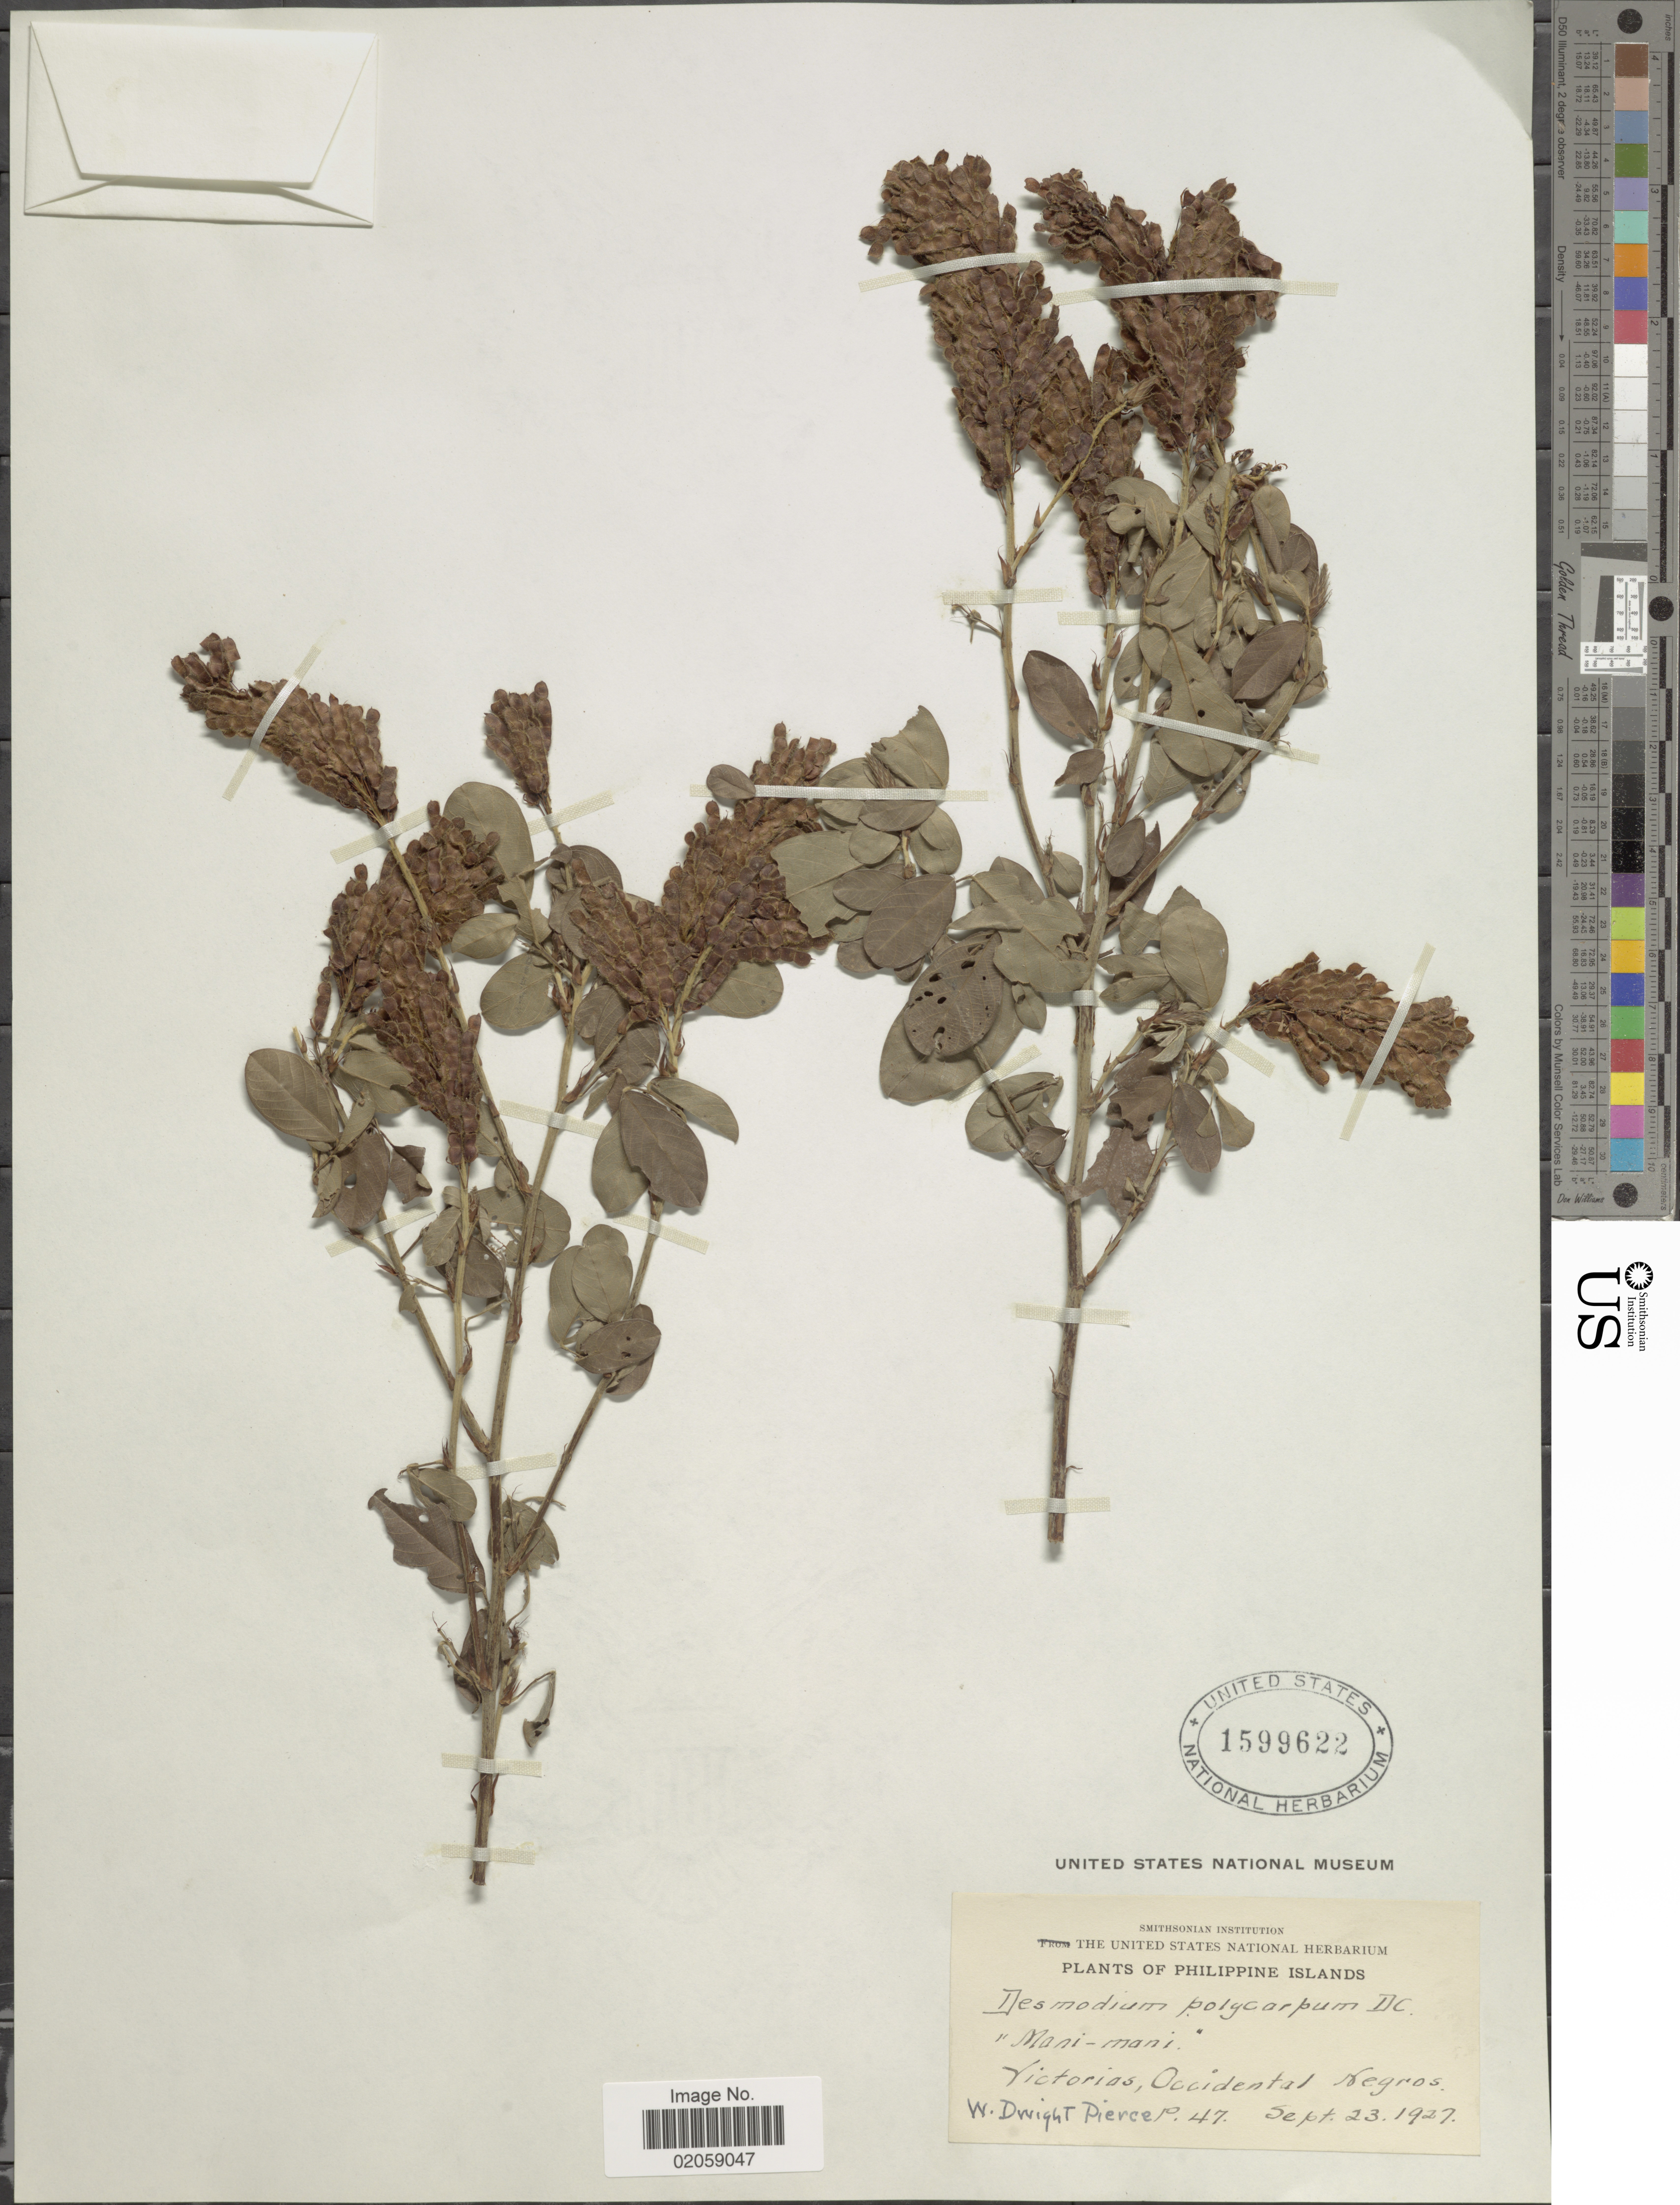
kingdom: Plantae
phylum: Tracheophyta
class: Magnoliopsida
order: Fabales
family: Fabaceae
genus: Grona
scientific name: Grona heterocarpos var. strigosa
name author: (Meeuwen) H. Ohashi & K. Ohashi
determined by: Strong, Mark T., (BOT), Smithsonian Institution - National Museum of Natural History (UNITED STATES)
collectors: W. Pierce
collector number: P47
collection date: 1927-09-23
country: Philippines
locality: Philippine Islands. Victorias, Occidental Negros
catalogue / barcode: US 1599622